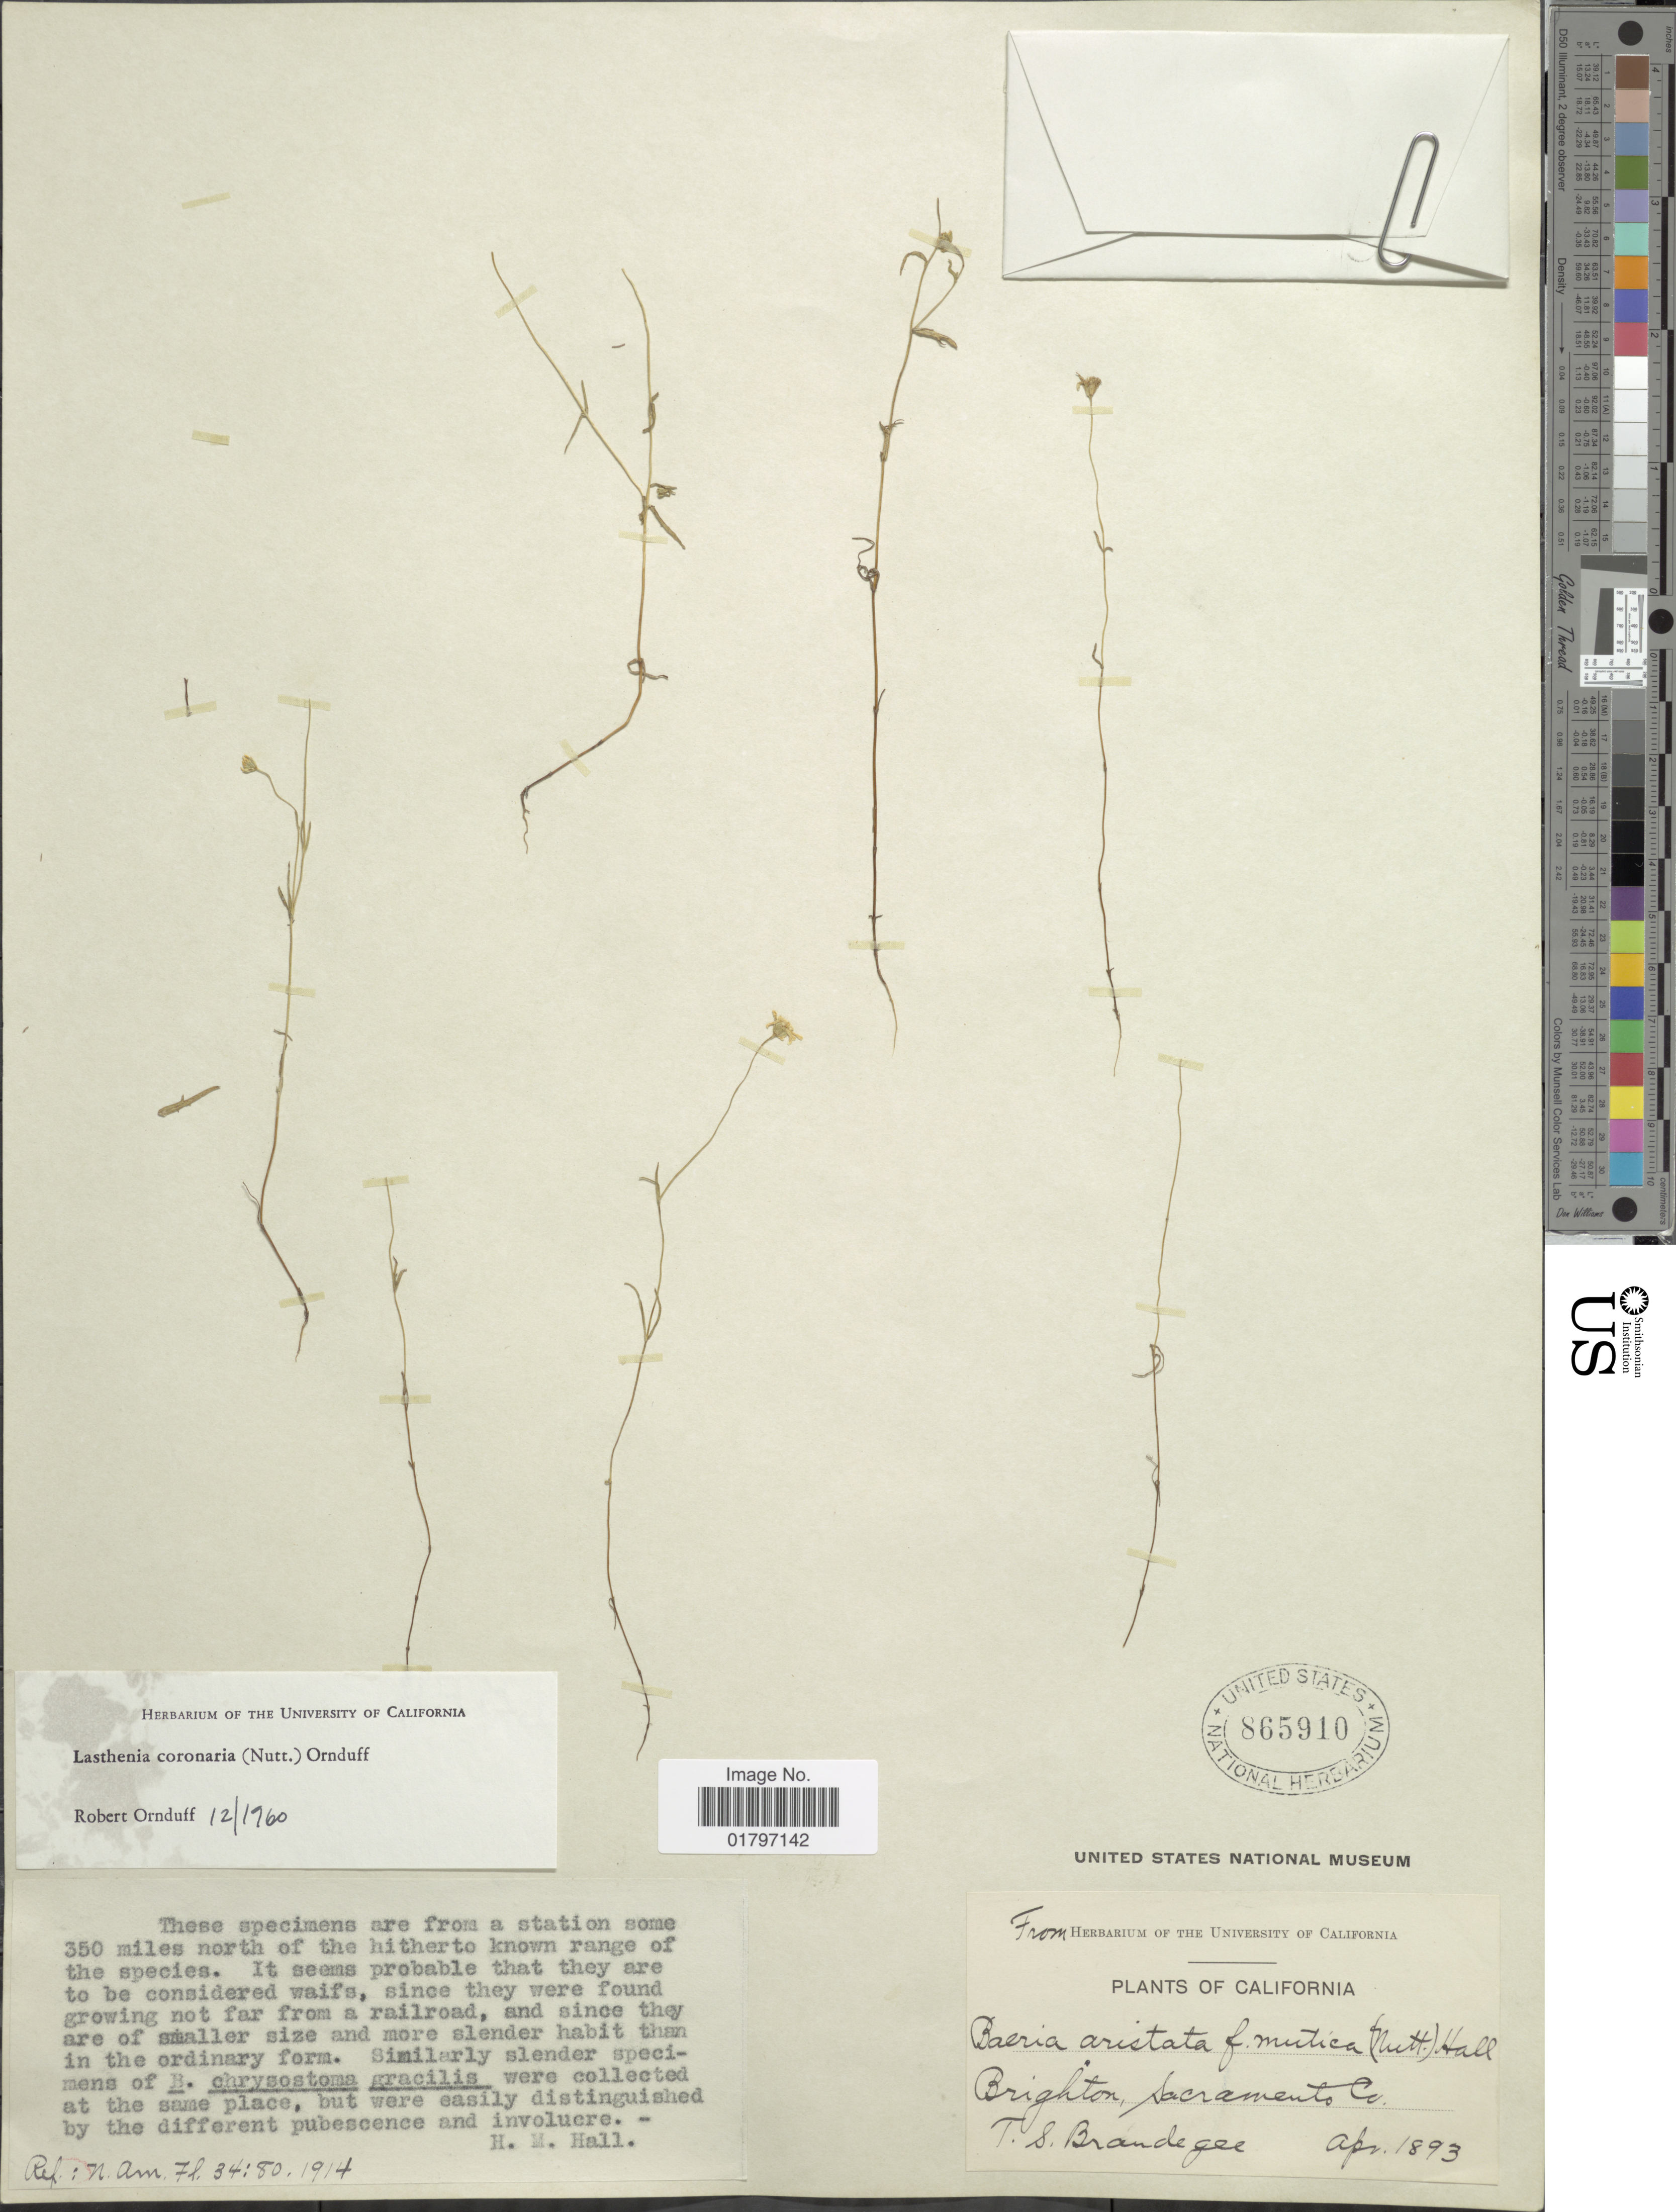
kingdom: Plantae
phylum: Tracheophyta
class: Magnoliopsida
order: Asterales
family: Asteraceae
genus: Lasthenia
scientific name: Lasthenia coronaria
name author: (Nutt.) Ornduff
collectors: T. S. Brandegee (herbarium)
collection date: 1893-04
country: United States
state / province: California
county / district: Sacramento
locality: Brighton, Sacramento Co.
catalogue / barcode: US 865910